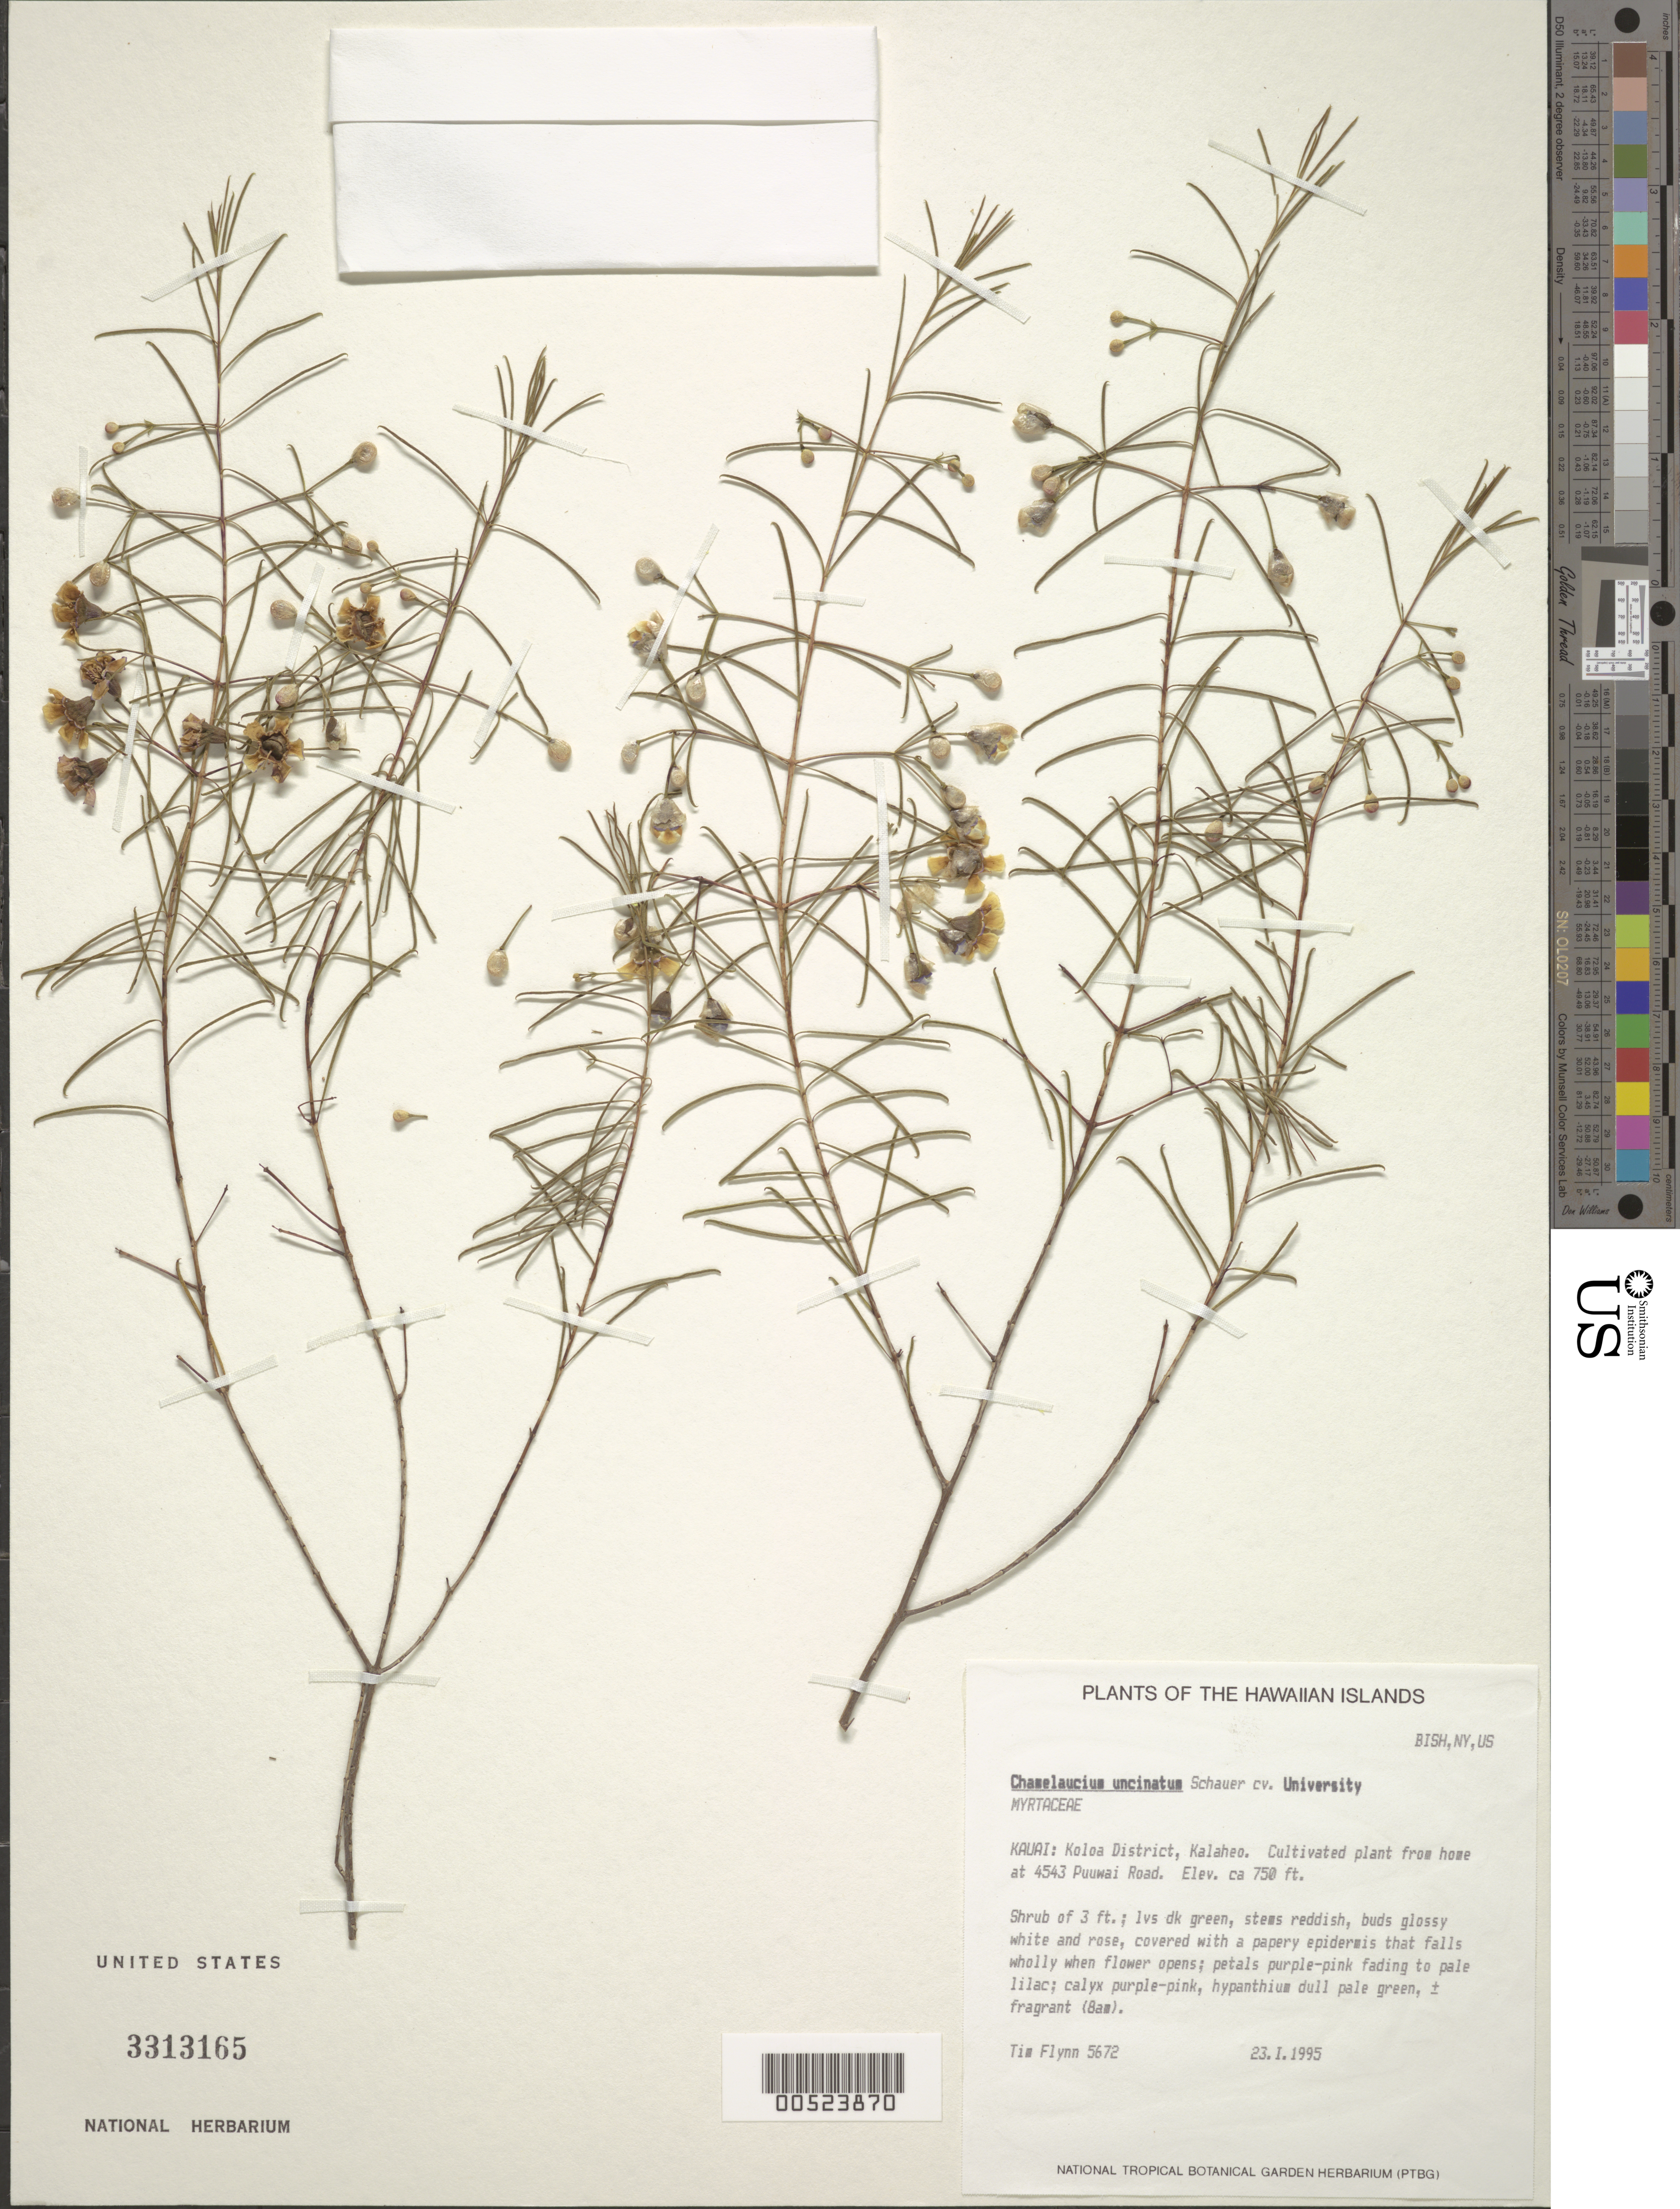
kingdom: Plantae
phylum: Tracheophyta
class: Magnoliopsida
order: Myrtales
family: Myrtaceae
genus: Chamelaucium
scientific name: Chamelaucium uncinatum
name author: Schauer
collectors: T. W. Flynn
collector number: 5672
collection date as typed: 23 Jan 1995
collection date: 1995-01-23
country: United States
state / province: Hawaii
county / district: Kauai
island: Kaua'i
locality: Koloa Dist, Kalaheo, home at 4543 Puuwai Rd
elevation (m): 229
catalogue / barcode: US 3313165